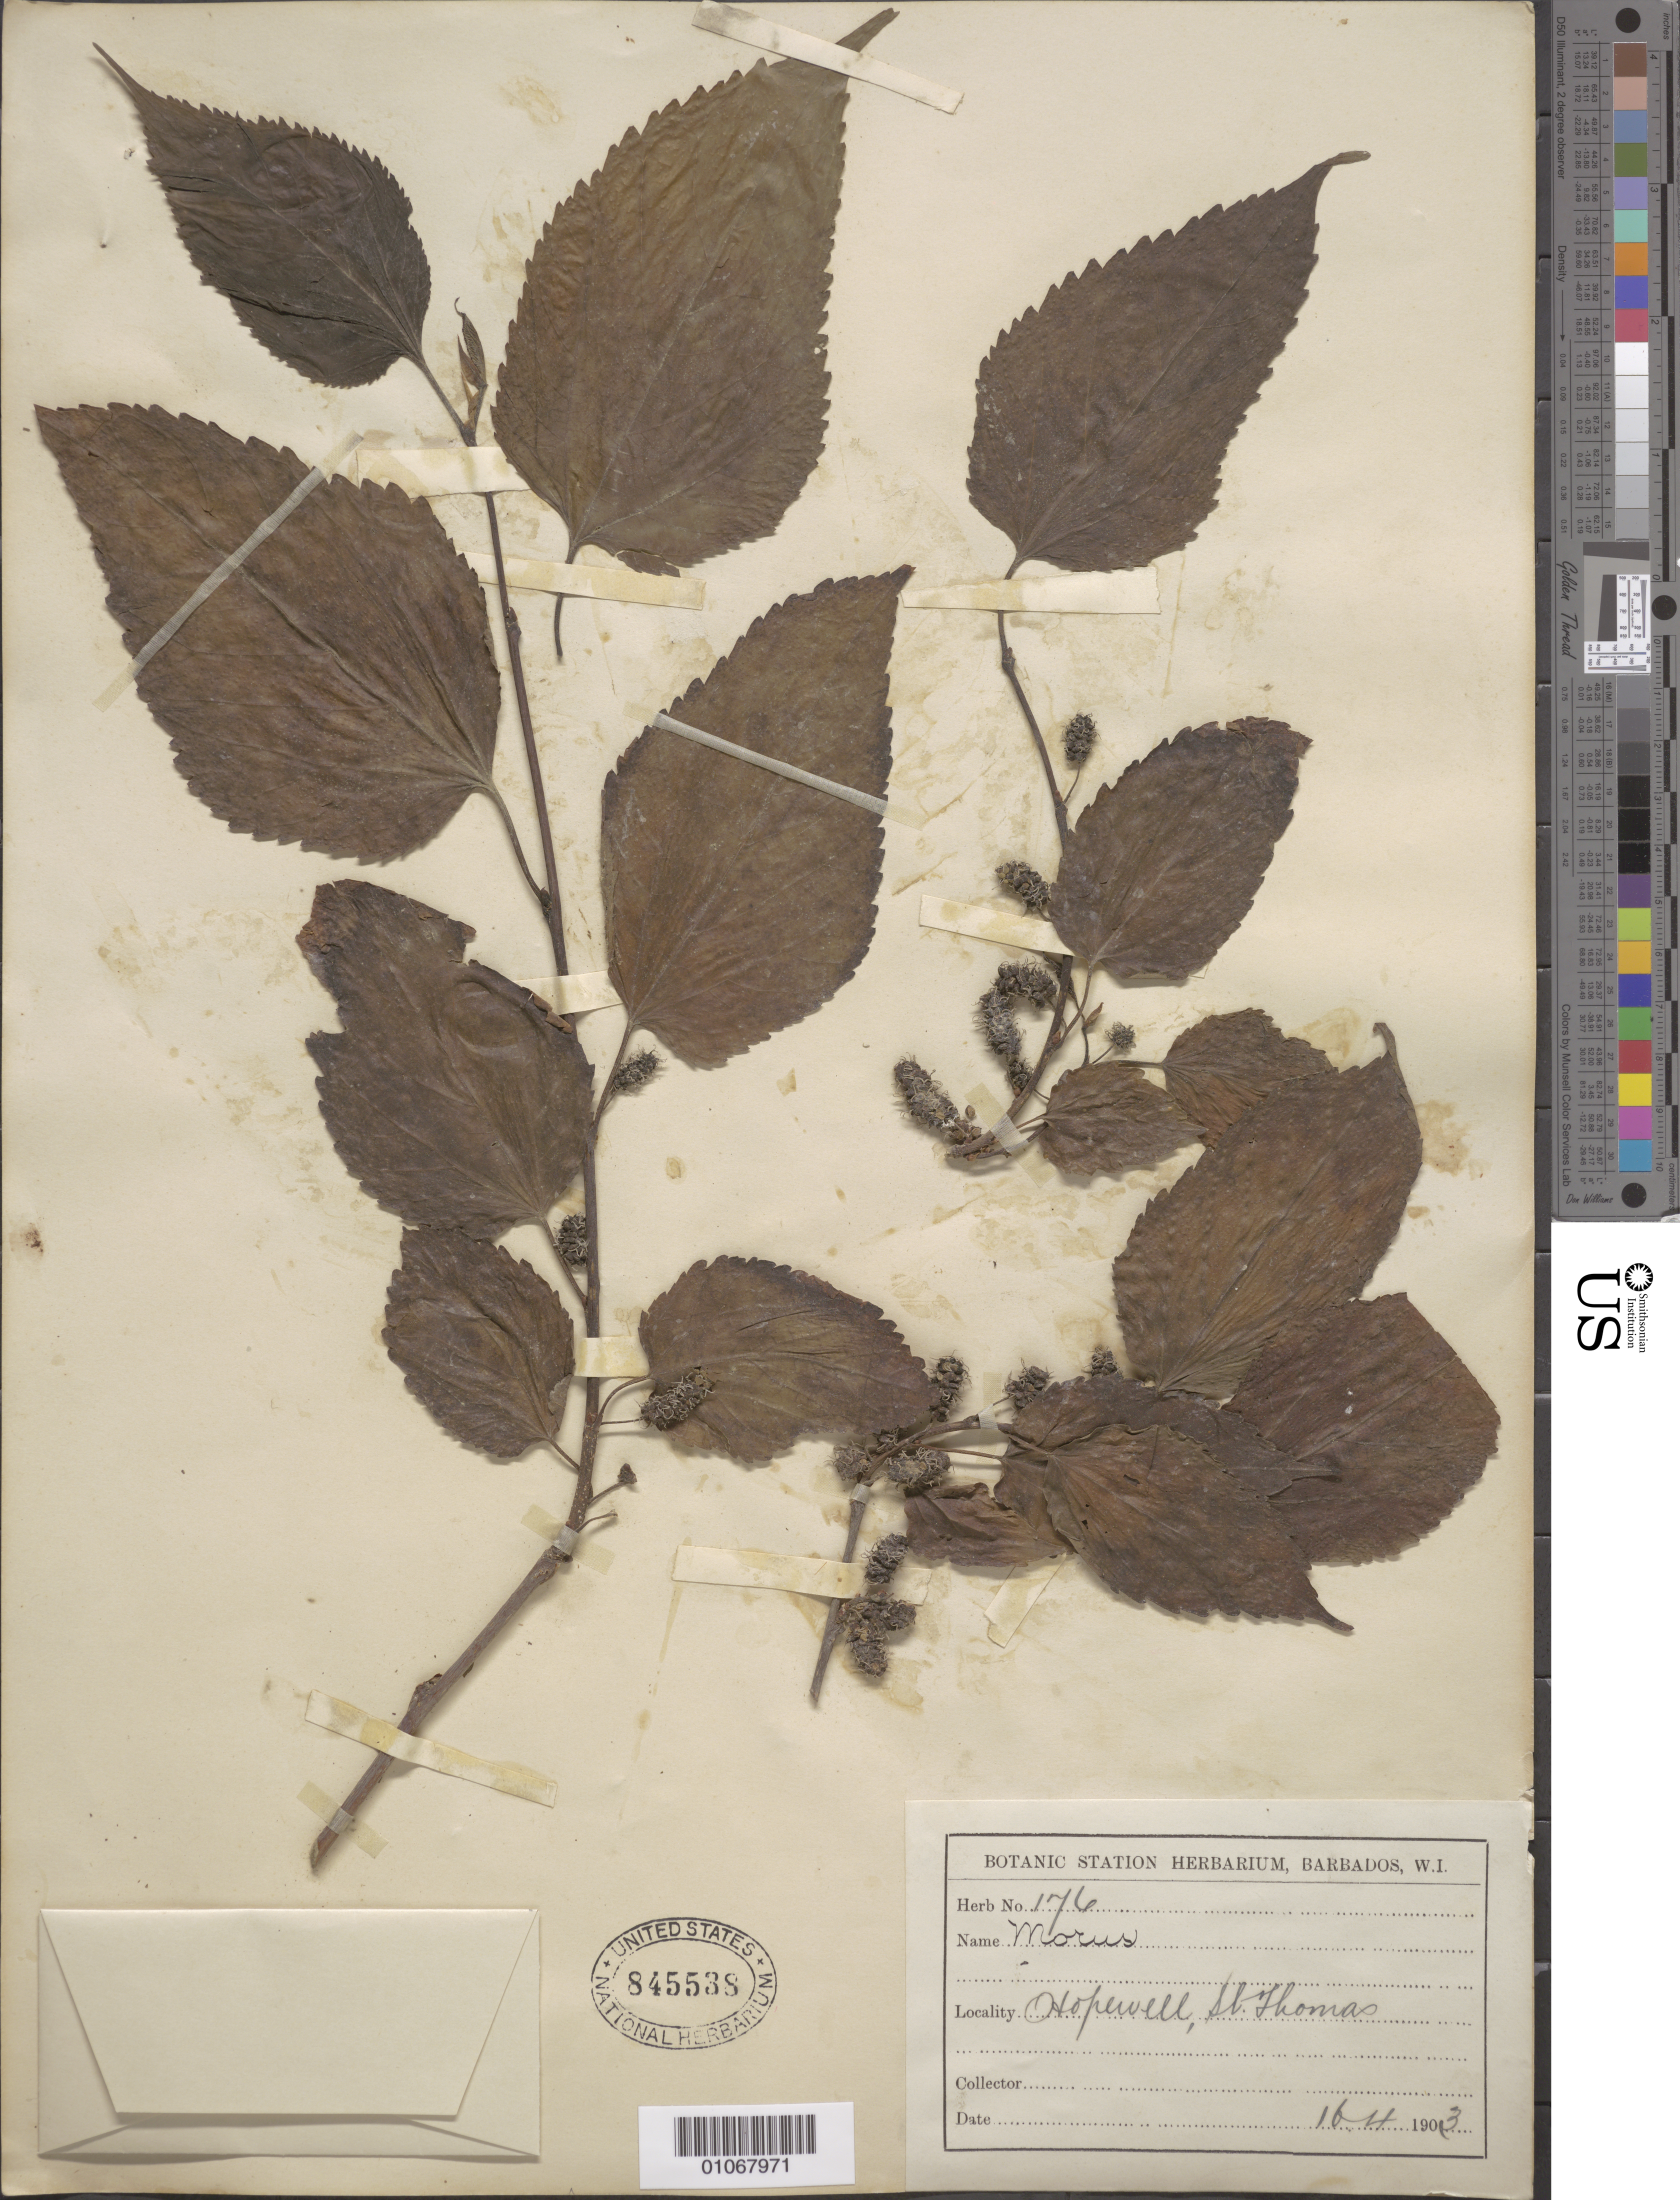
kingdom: Plantae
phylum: Tracheophyta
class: Magnoliopsida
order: Rosales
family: Moraceae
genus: Morus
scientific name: Morus sp.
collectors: ex herb. Bot. Sta. Barbados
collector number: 176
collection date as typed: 16 Apr 1903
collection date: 1903-04-16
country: Barbados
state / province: Saint Thomas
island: Barbados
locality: Hopewell.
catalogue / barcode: US 845538